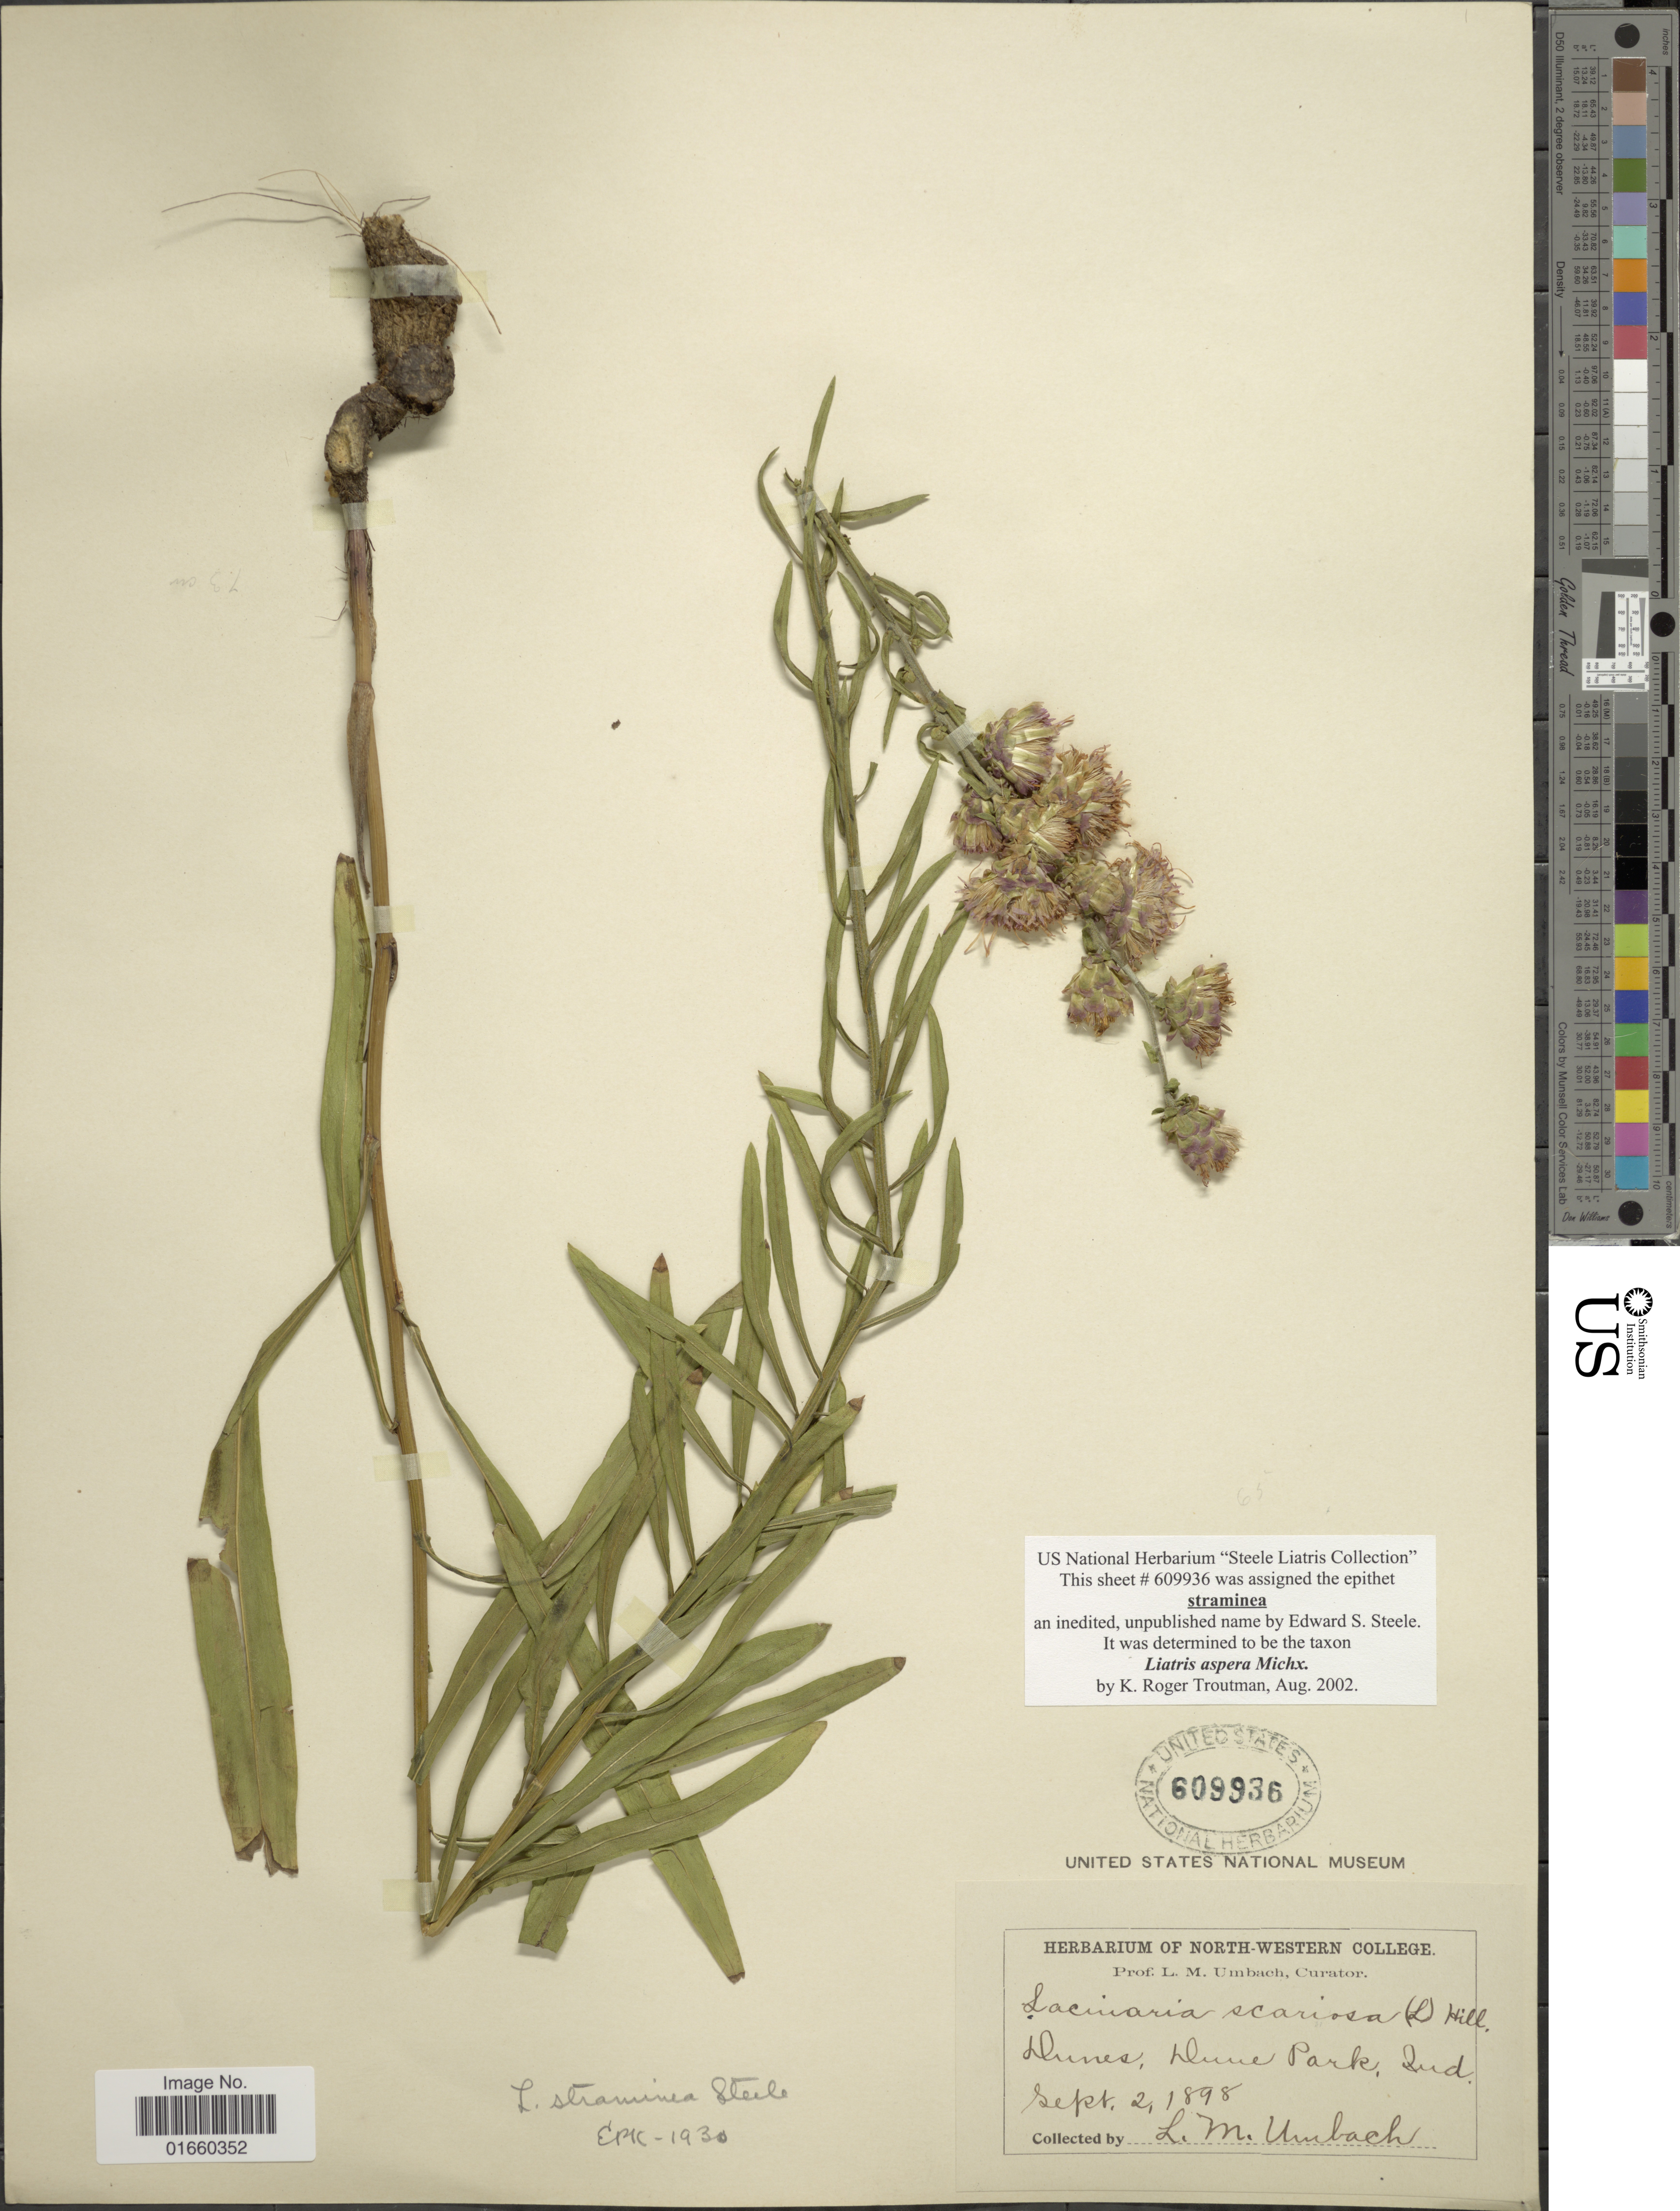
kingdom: Plantae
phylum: Tracheophyta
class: Magnoliopsida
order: Asterales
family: Asteraceae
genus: Liatris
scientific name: Liatris aspera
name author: Michx.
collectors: L. M. Umbach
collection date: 1898-09-02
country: United States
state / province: Indiana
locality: Dunes, Dune Park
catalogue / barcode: US 609936